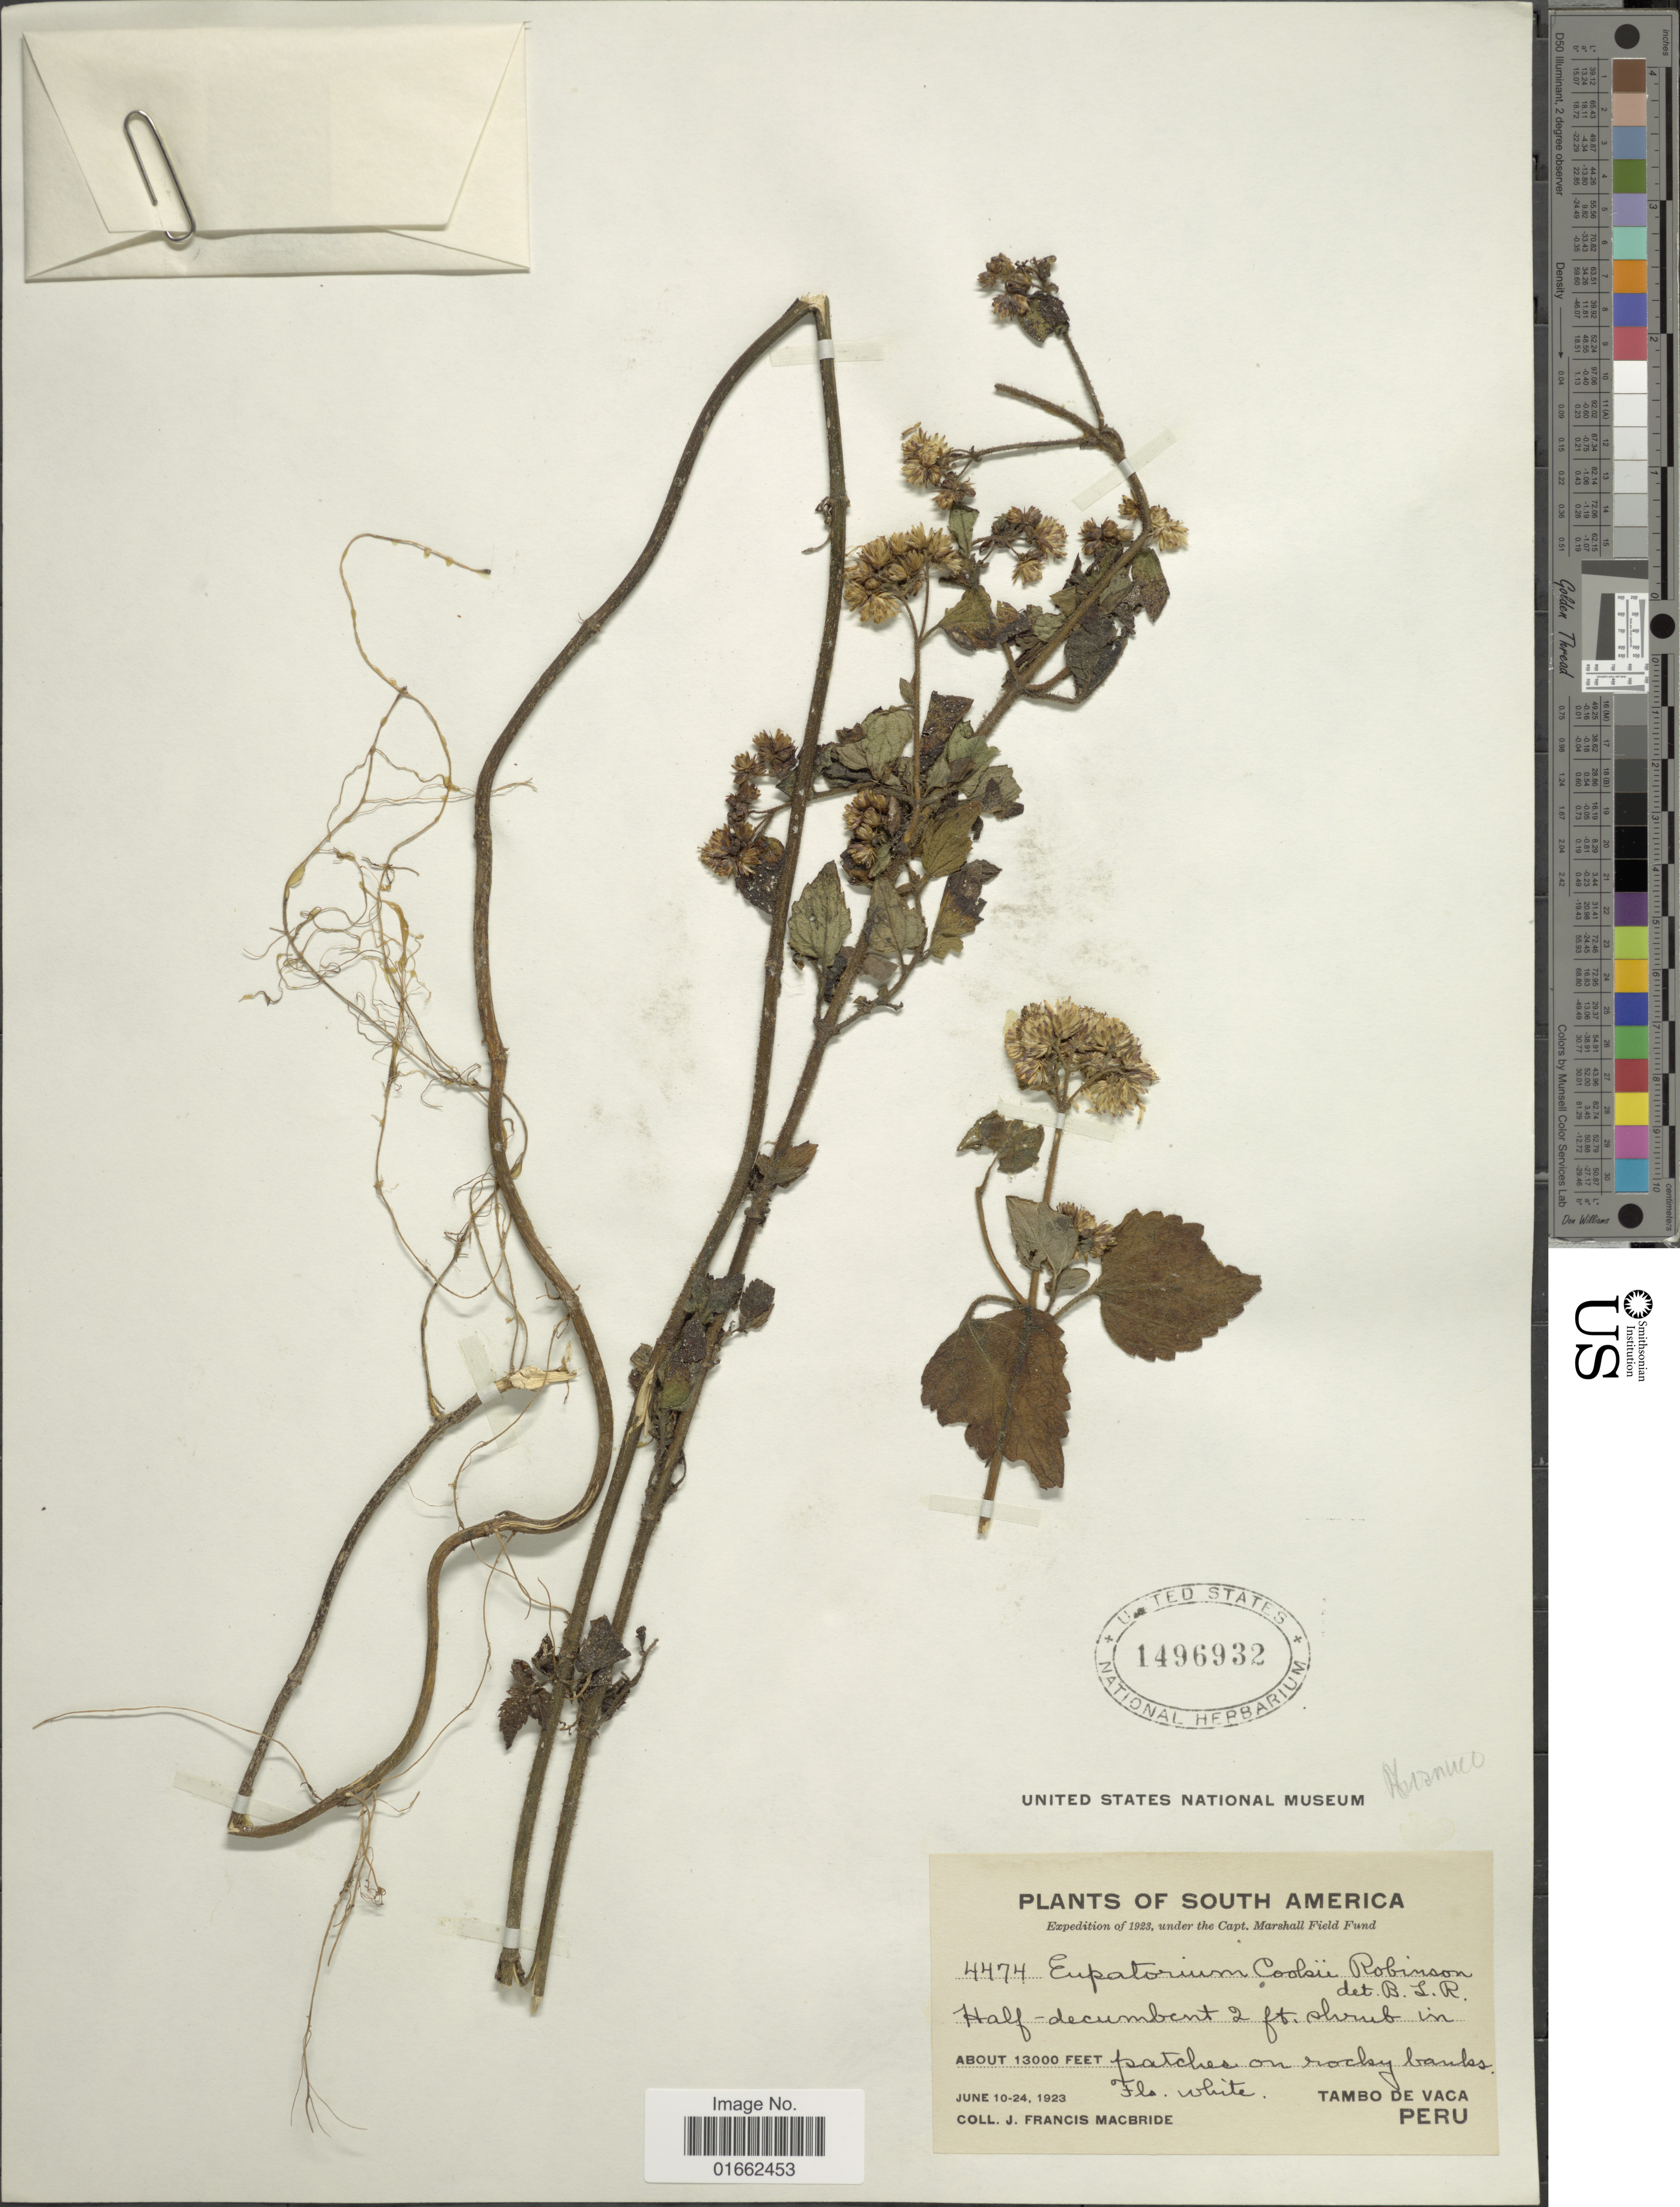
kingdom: Plantae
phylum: Tracheophyta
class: Magnoliopsida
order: Asterales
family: Asteraceae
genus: Fleischmannia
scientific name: Fleischmannia cookii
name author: (B.L. Rob.) R.M. King & H. Rob.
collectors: J. F. Macbride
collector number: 4474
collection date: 1923-06-10/1923-06-24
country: Peru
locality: Tambo de Vaca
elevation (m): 3962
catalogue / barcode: US 1496932